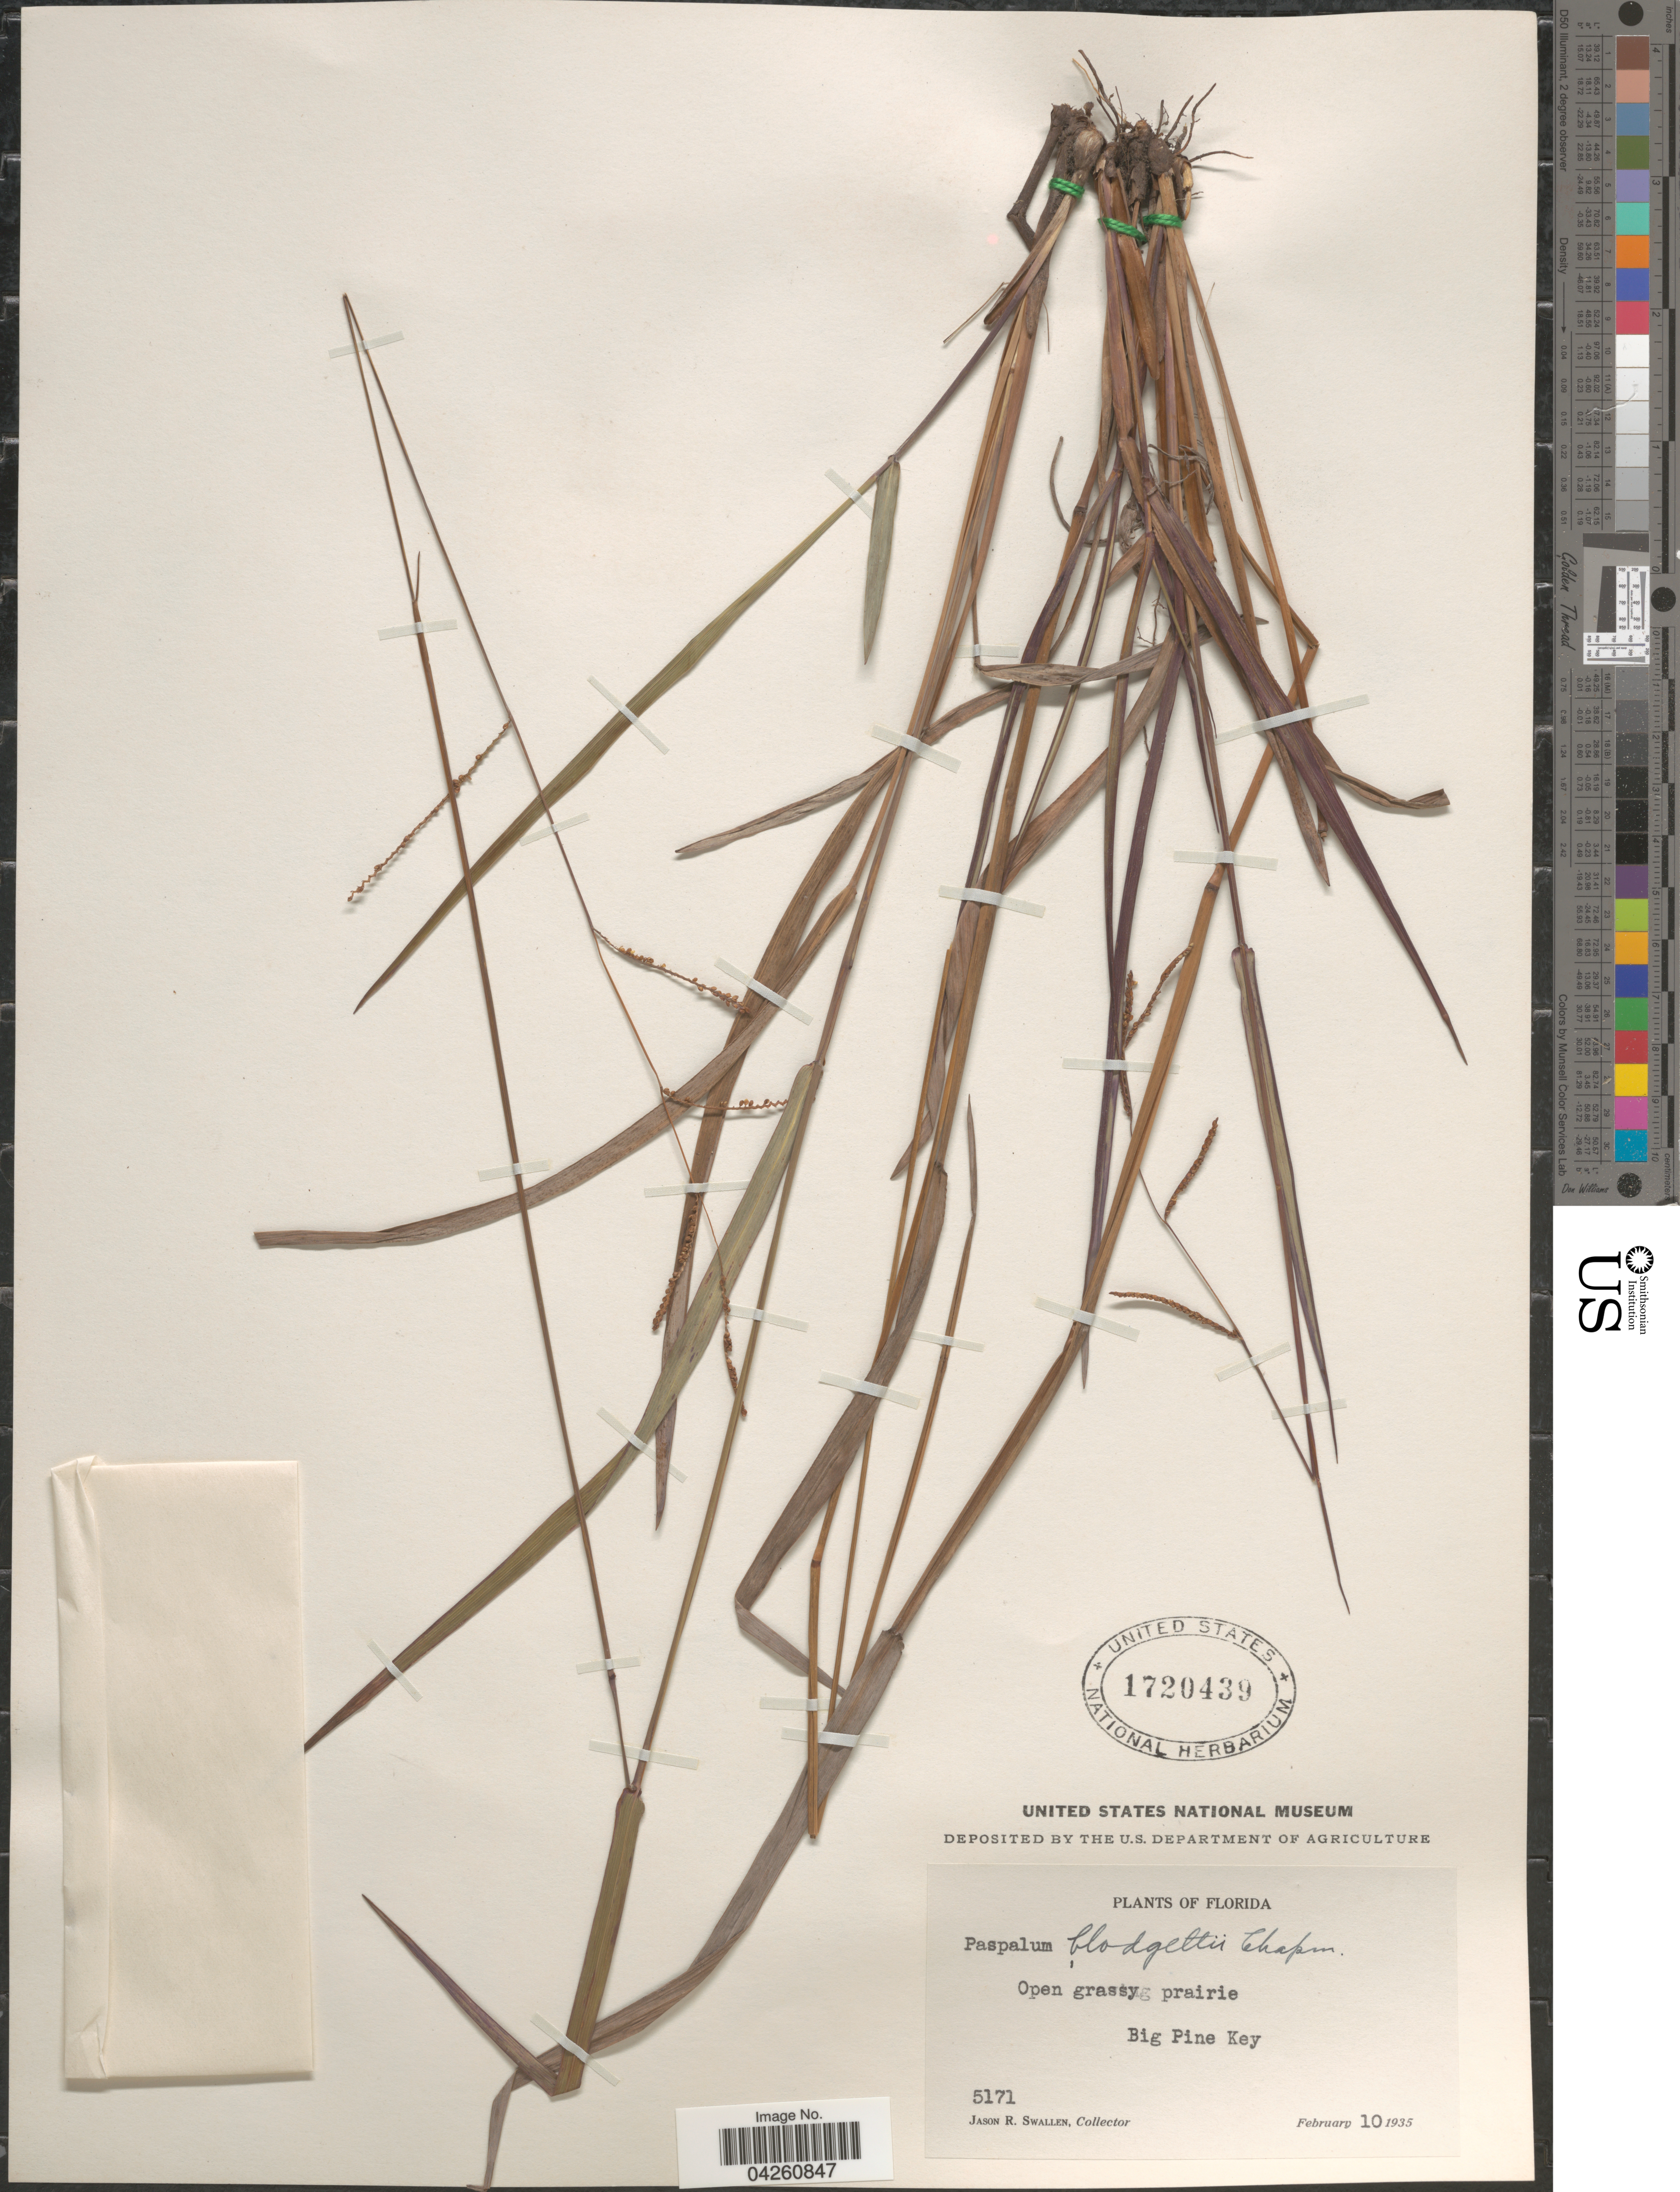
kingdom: Plantae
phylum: Tracheophyta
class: Liliopsida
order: Poales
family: Poaceae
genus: Paspalum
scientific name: Paspalum blodgettii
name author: Chapm.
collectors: J. R. Swallen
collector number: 5171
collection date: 1935-02-10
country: United States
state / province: Florida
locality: Open grassy prairie. Big Pine Key.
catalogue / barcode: US 1720439